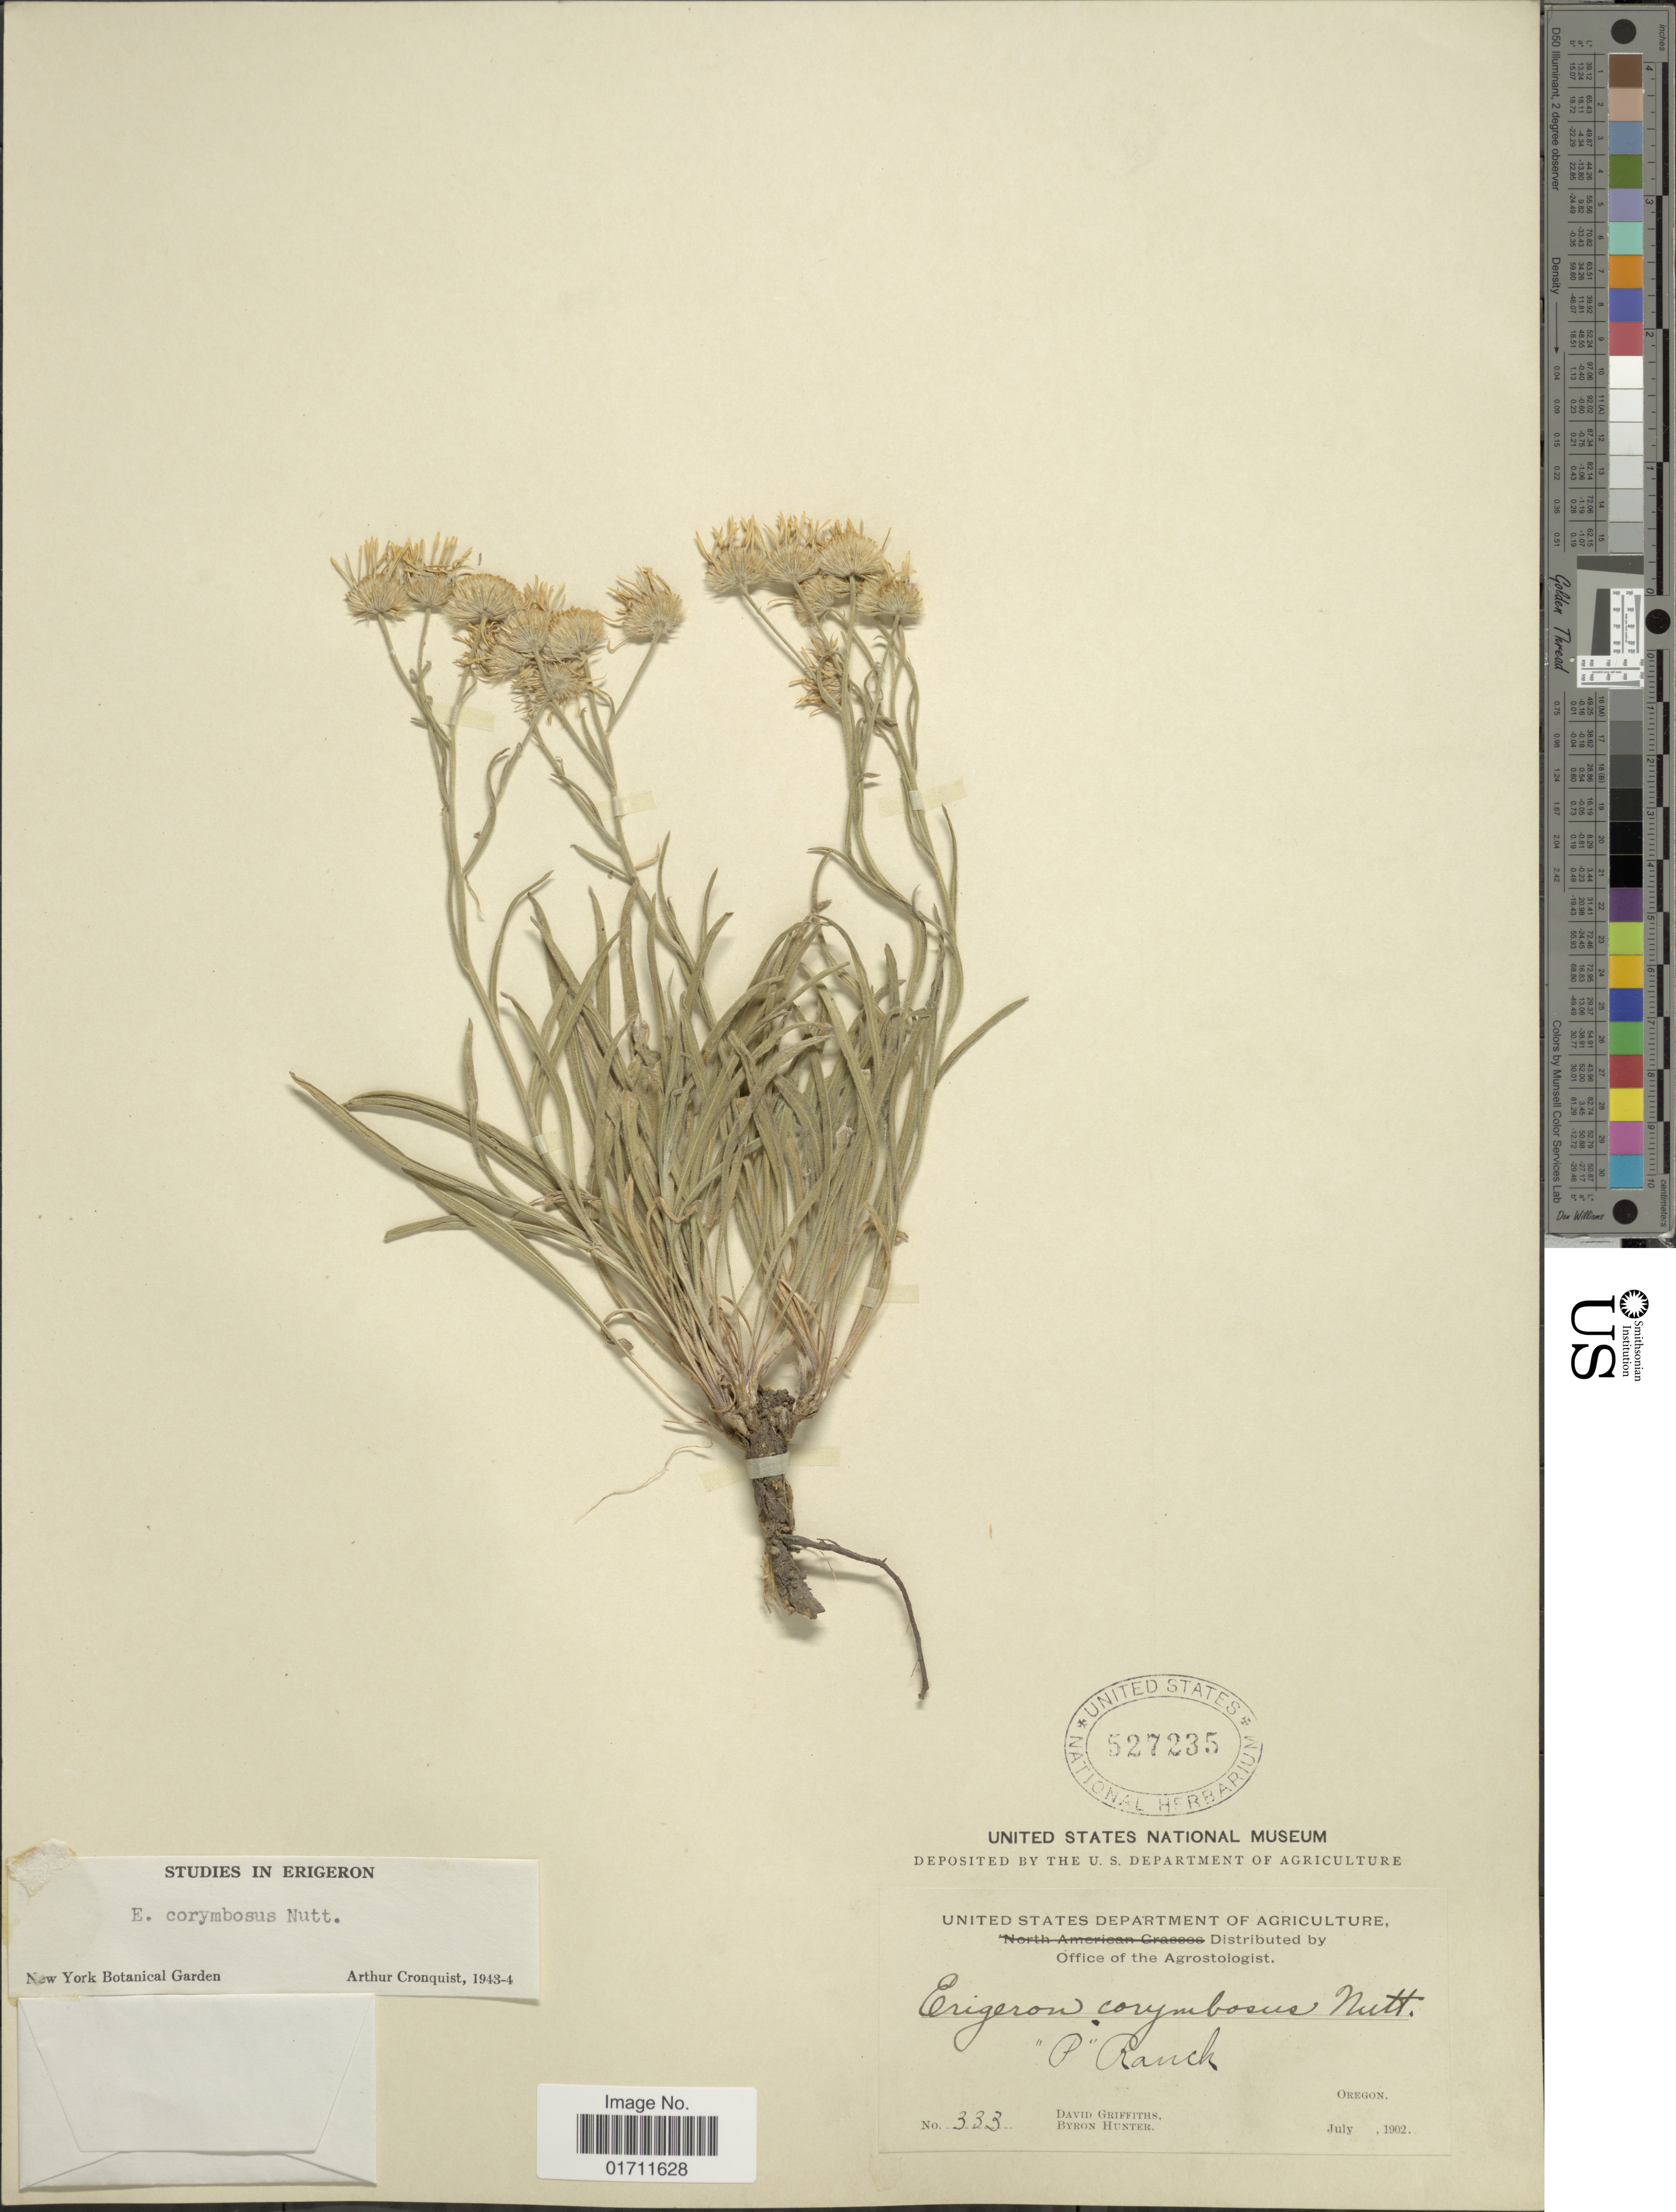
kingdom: Plantae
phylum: Tracheophyta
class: Magnoliopsida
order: Asterales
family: Asteraceae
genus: Erigeron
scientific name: Erigeron corymbosus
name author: Nutt.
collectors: D. Griffiths & B. Hunter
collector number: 333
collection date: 1902-07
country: United States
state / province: Oregon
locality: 'P' Ranch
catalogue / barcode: US 527235